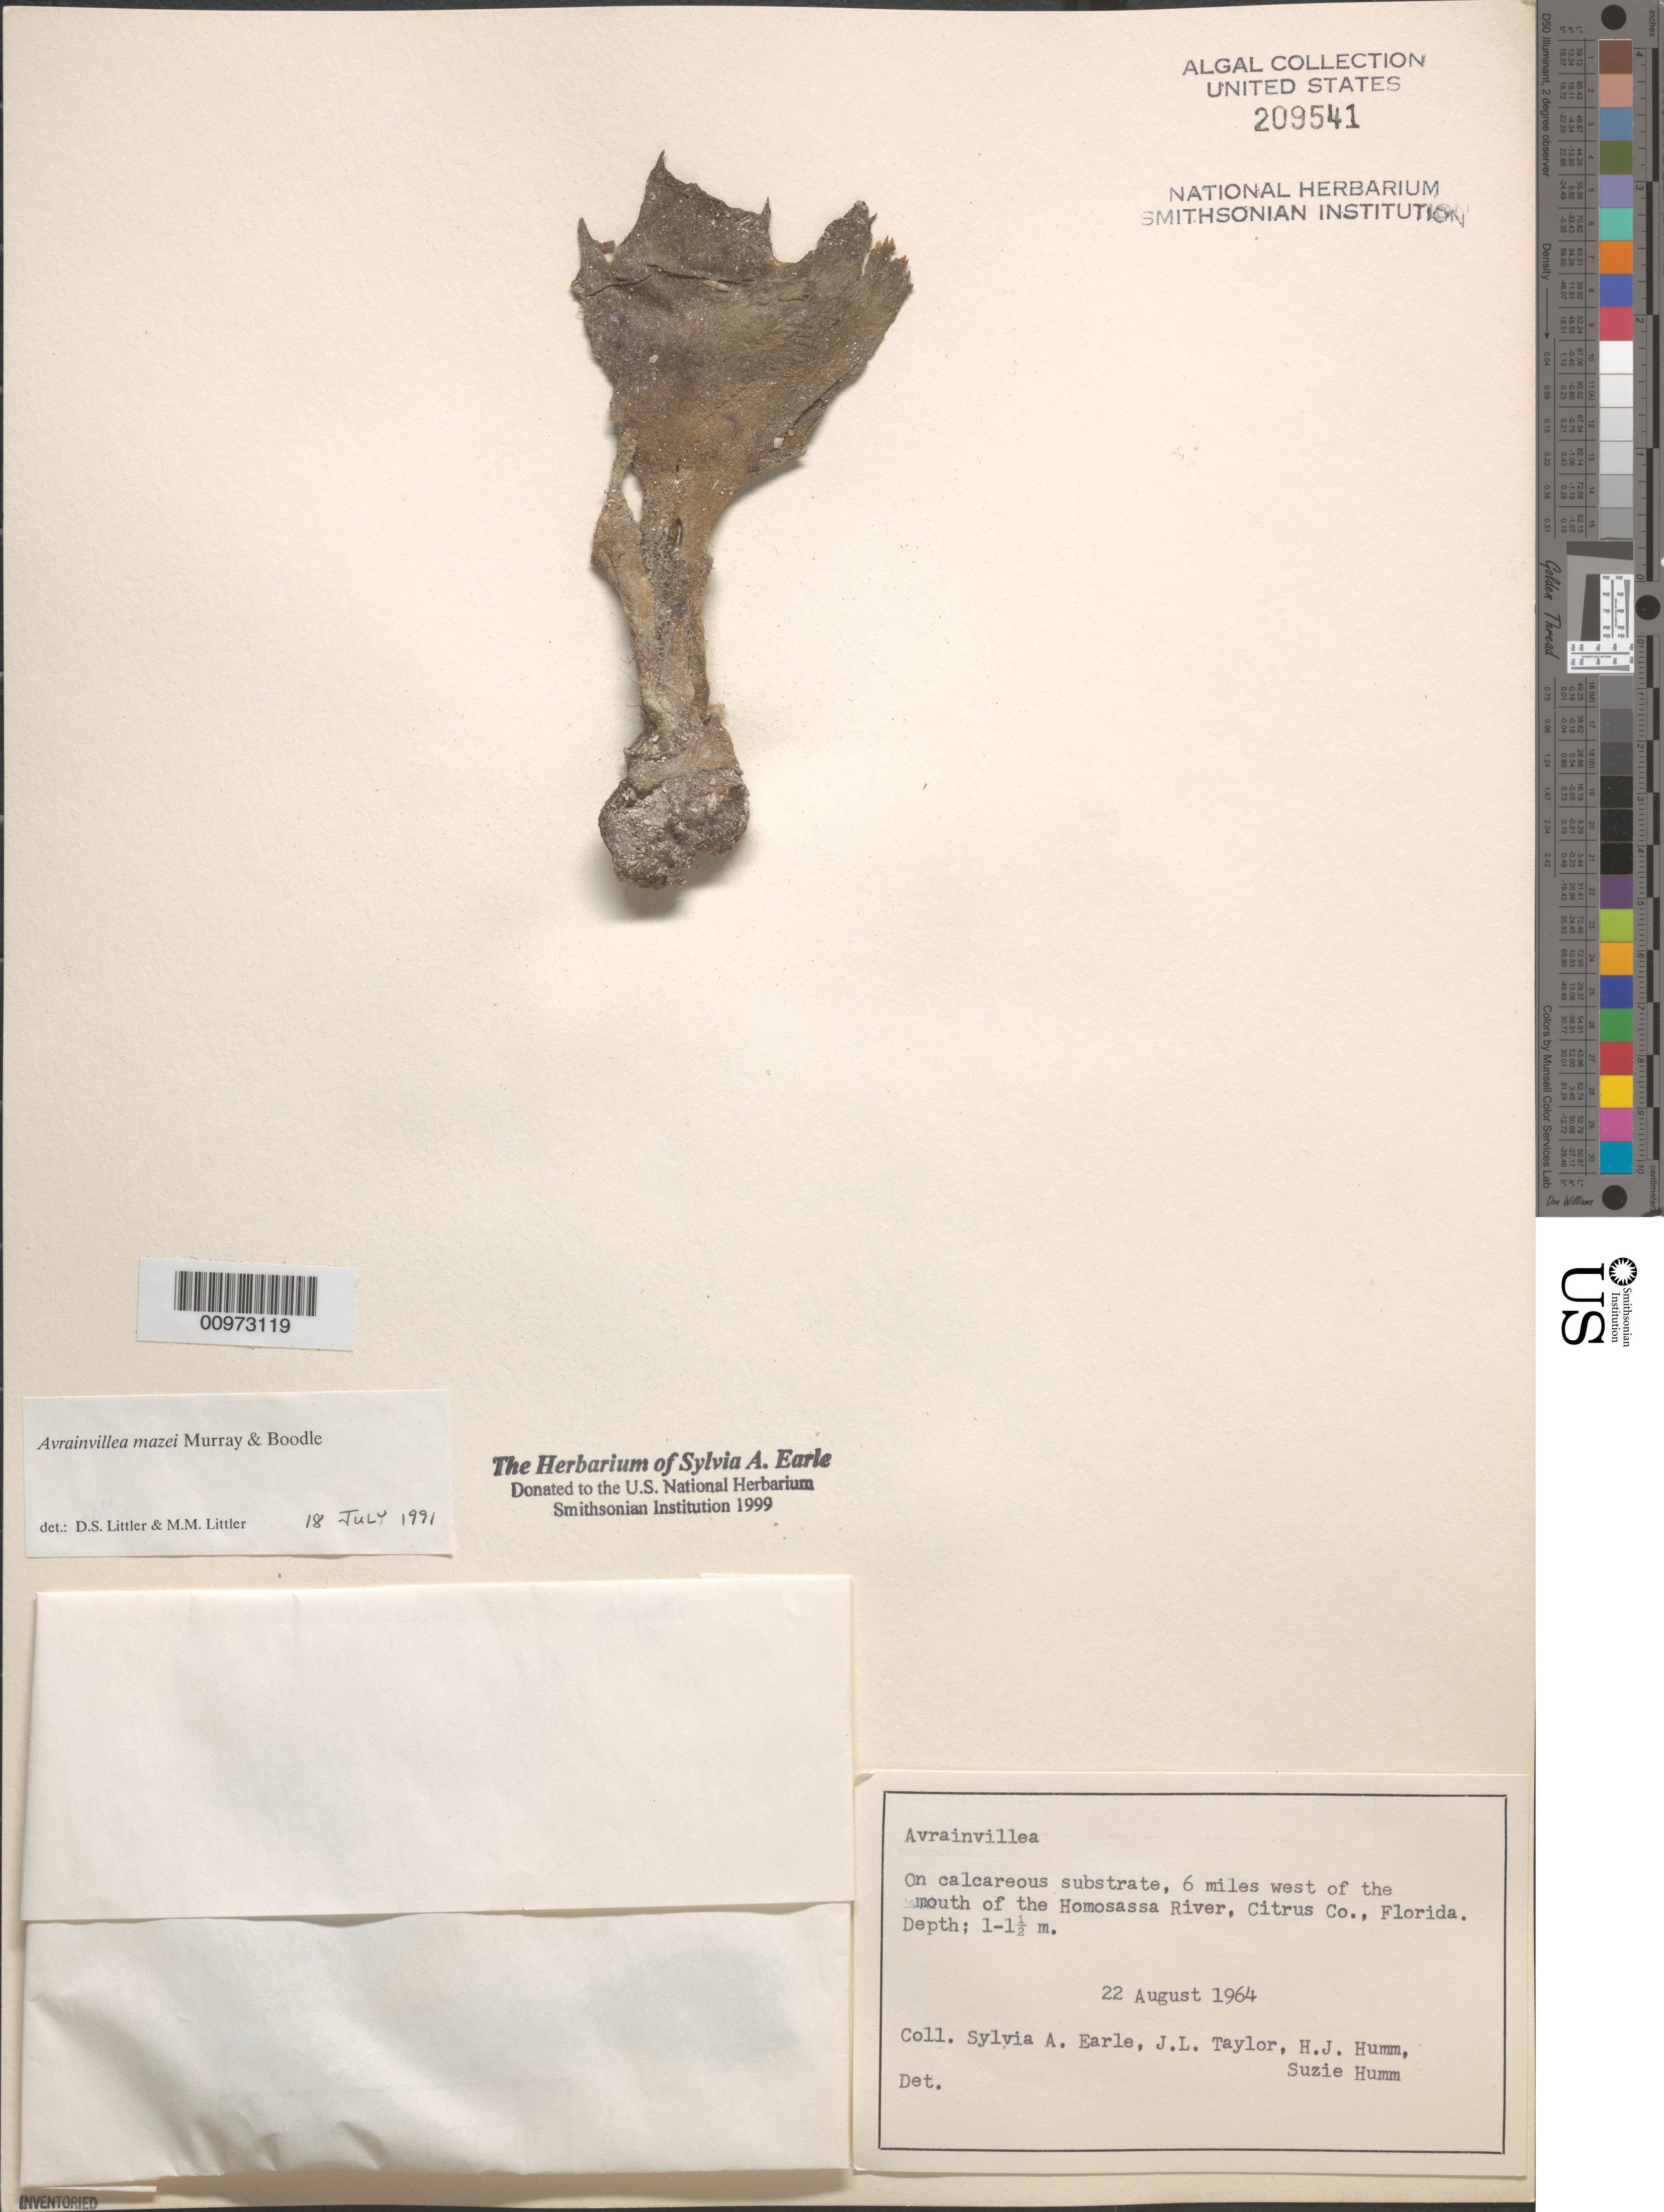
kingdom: Plantae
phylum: Chlorophyta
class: Ulvophyceae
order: Bryopsidales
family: Dichotomosiphonaceae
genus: Avrainvillea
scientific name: Avrainvillea mazei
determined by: Littler, D. S.; Littler, M. M.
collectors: S. A. Earle, J. L. Taylor, H. J. Humm & S. Humm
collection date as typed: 22 Aug 1964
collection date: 1964-08-22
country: United States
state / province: Florida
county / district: Citrus County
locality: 6 miles west of Homosassa River mouth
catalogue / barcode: US 209541